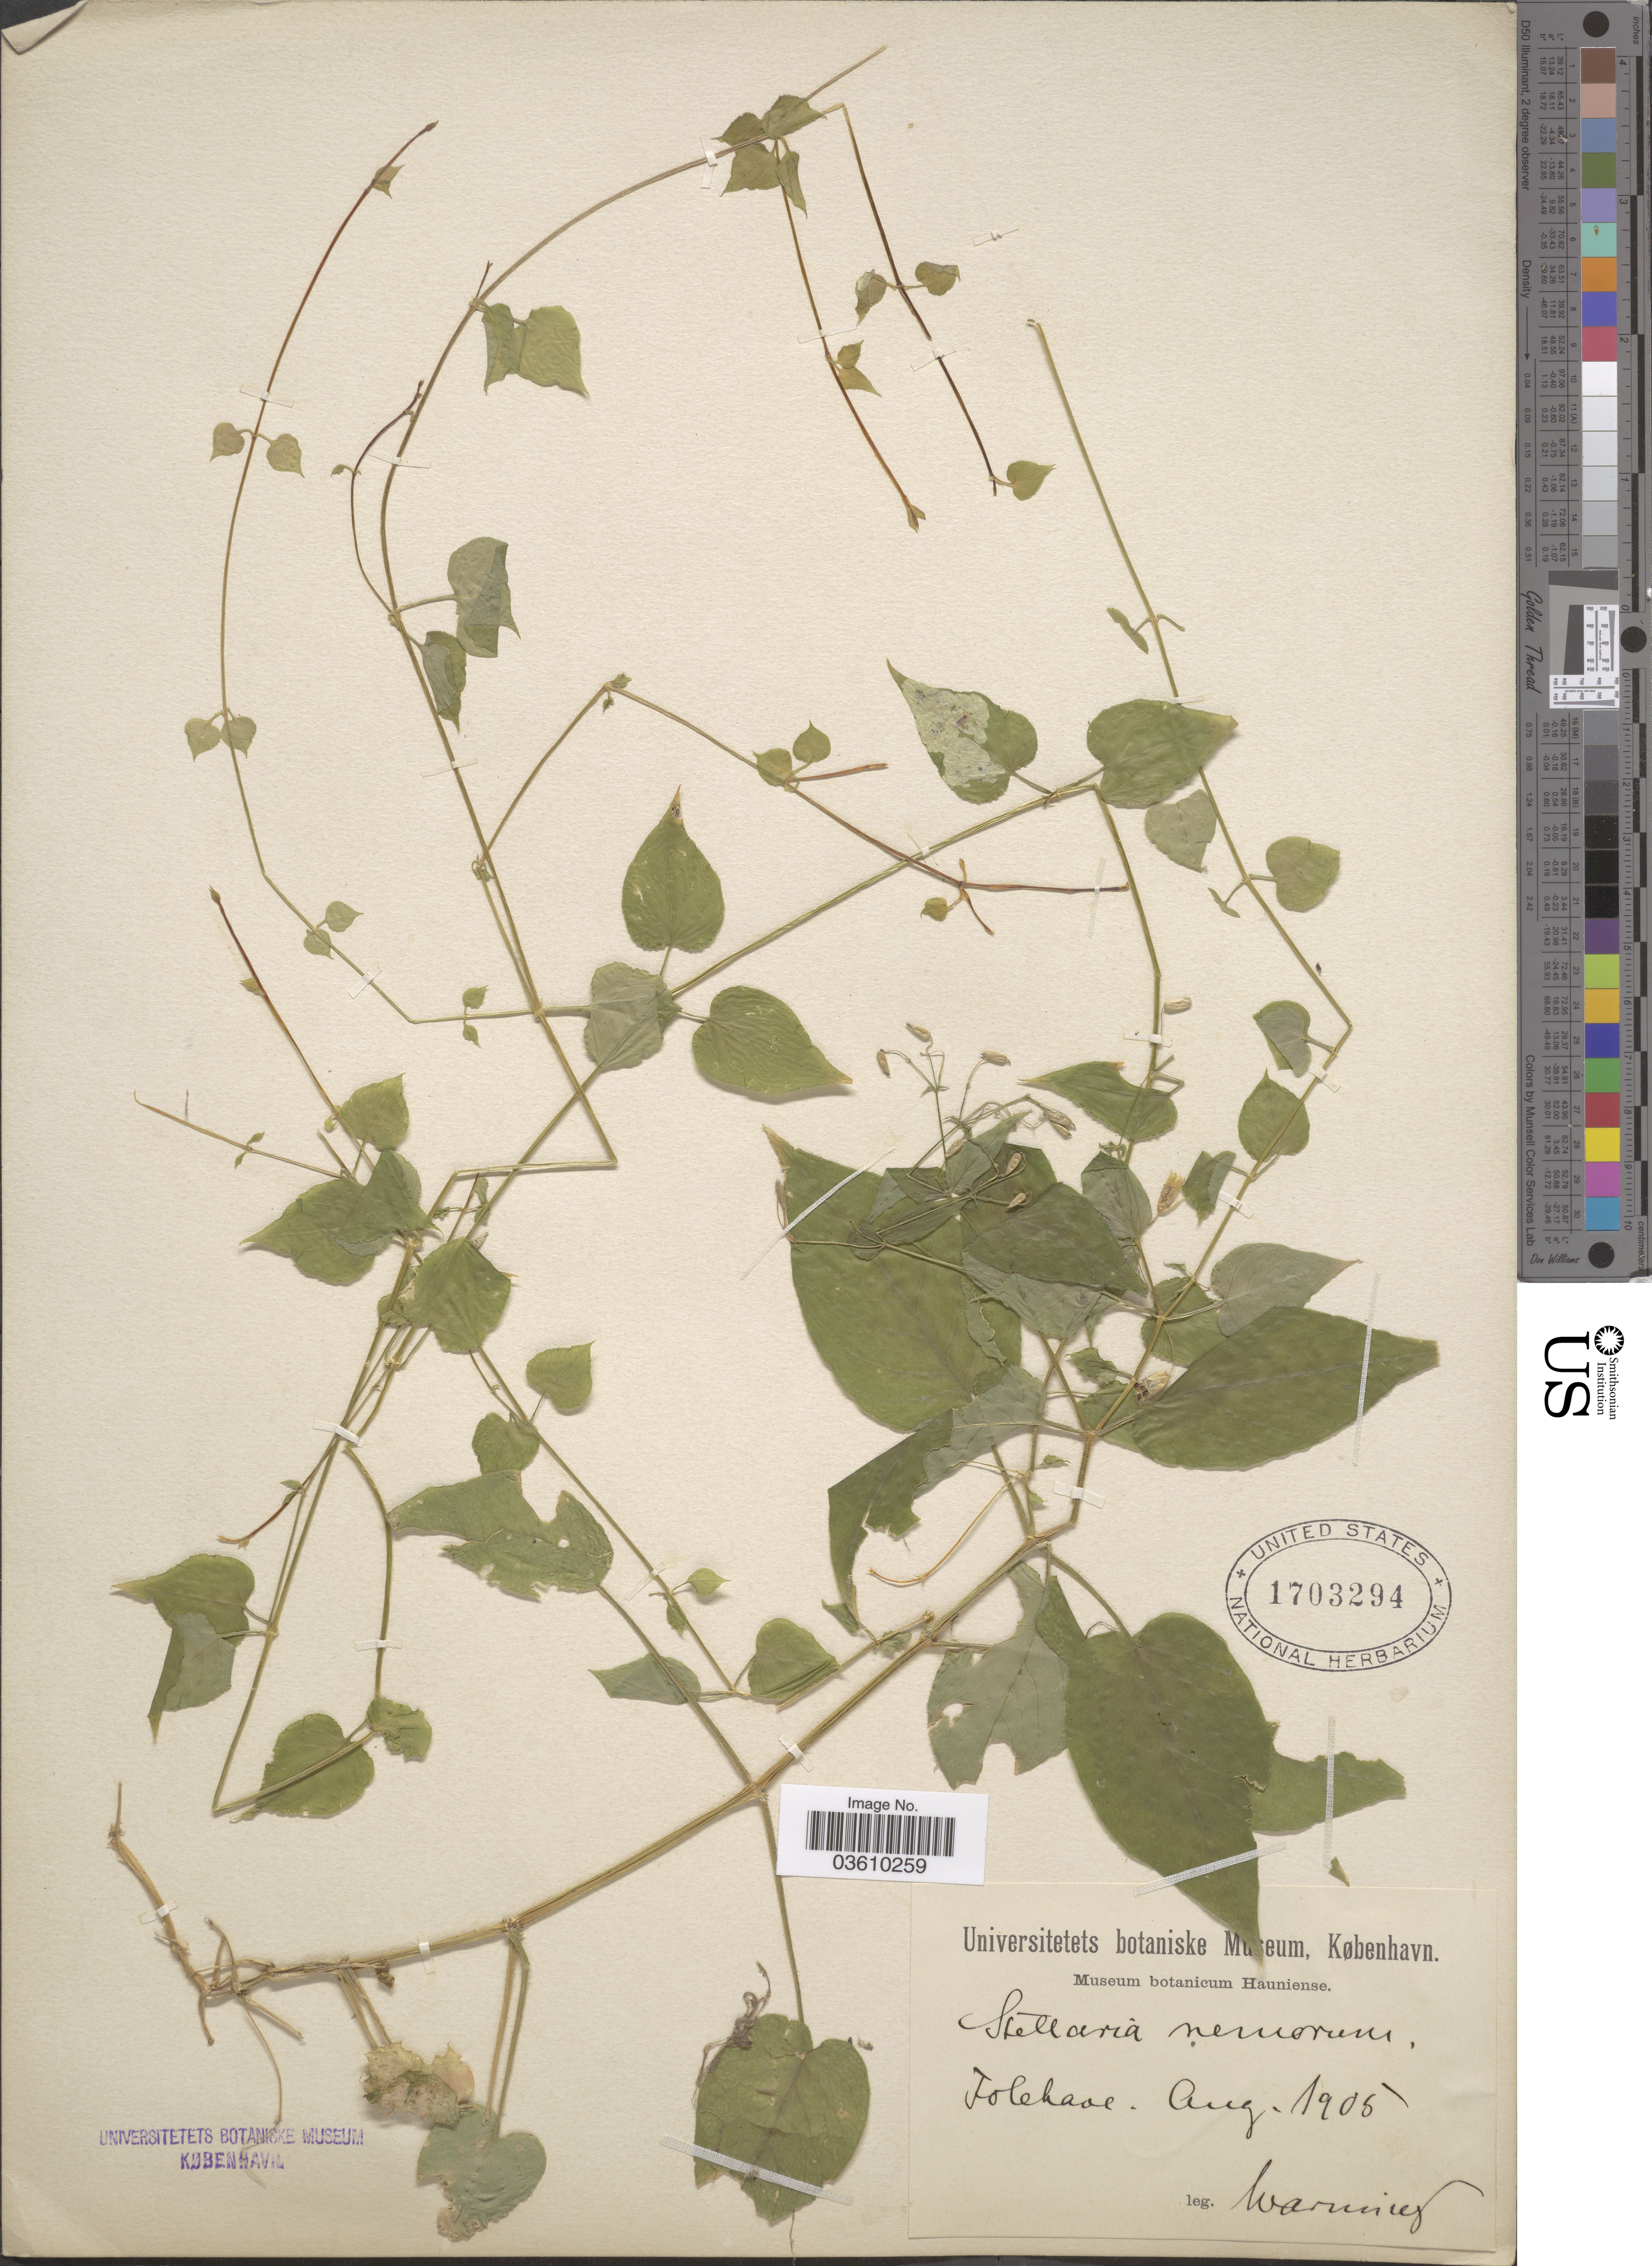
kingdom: Plantae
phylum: Tracheophyta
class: Magnoliopsida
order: Caryophyllales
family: Caryophyllaceae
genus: Stellaria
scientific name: Stellaria nemorum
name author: L.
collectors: Warming, --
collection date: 1905-08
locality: Folekaoe. [interpreted]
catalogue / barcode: US 1703294